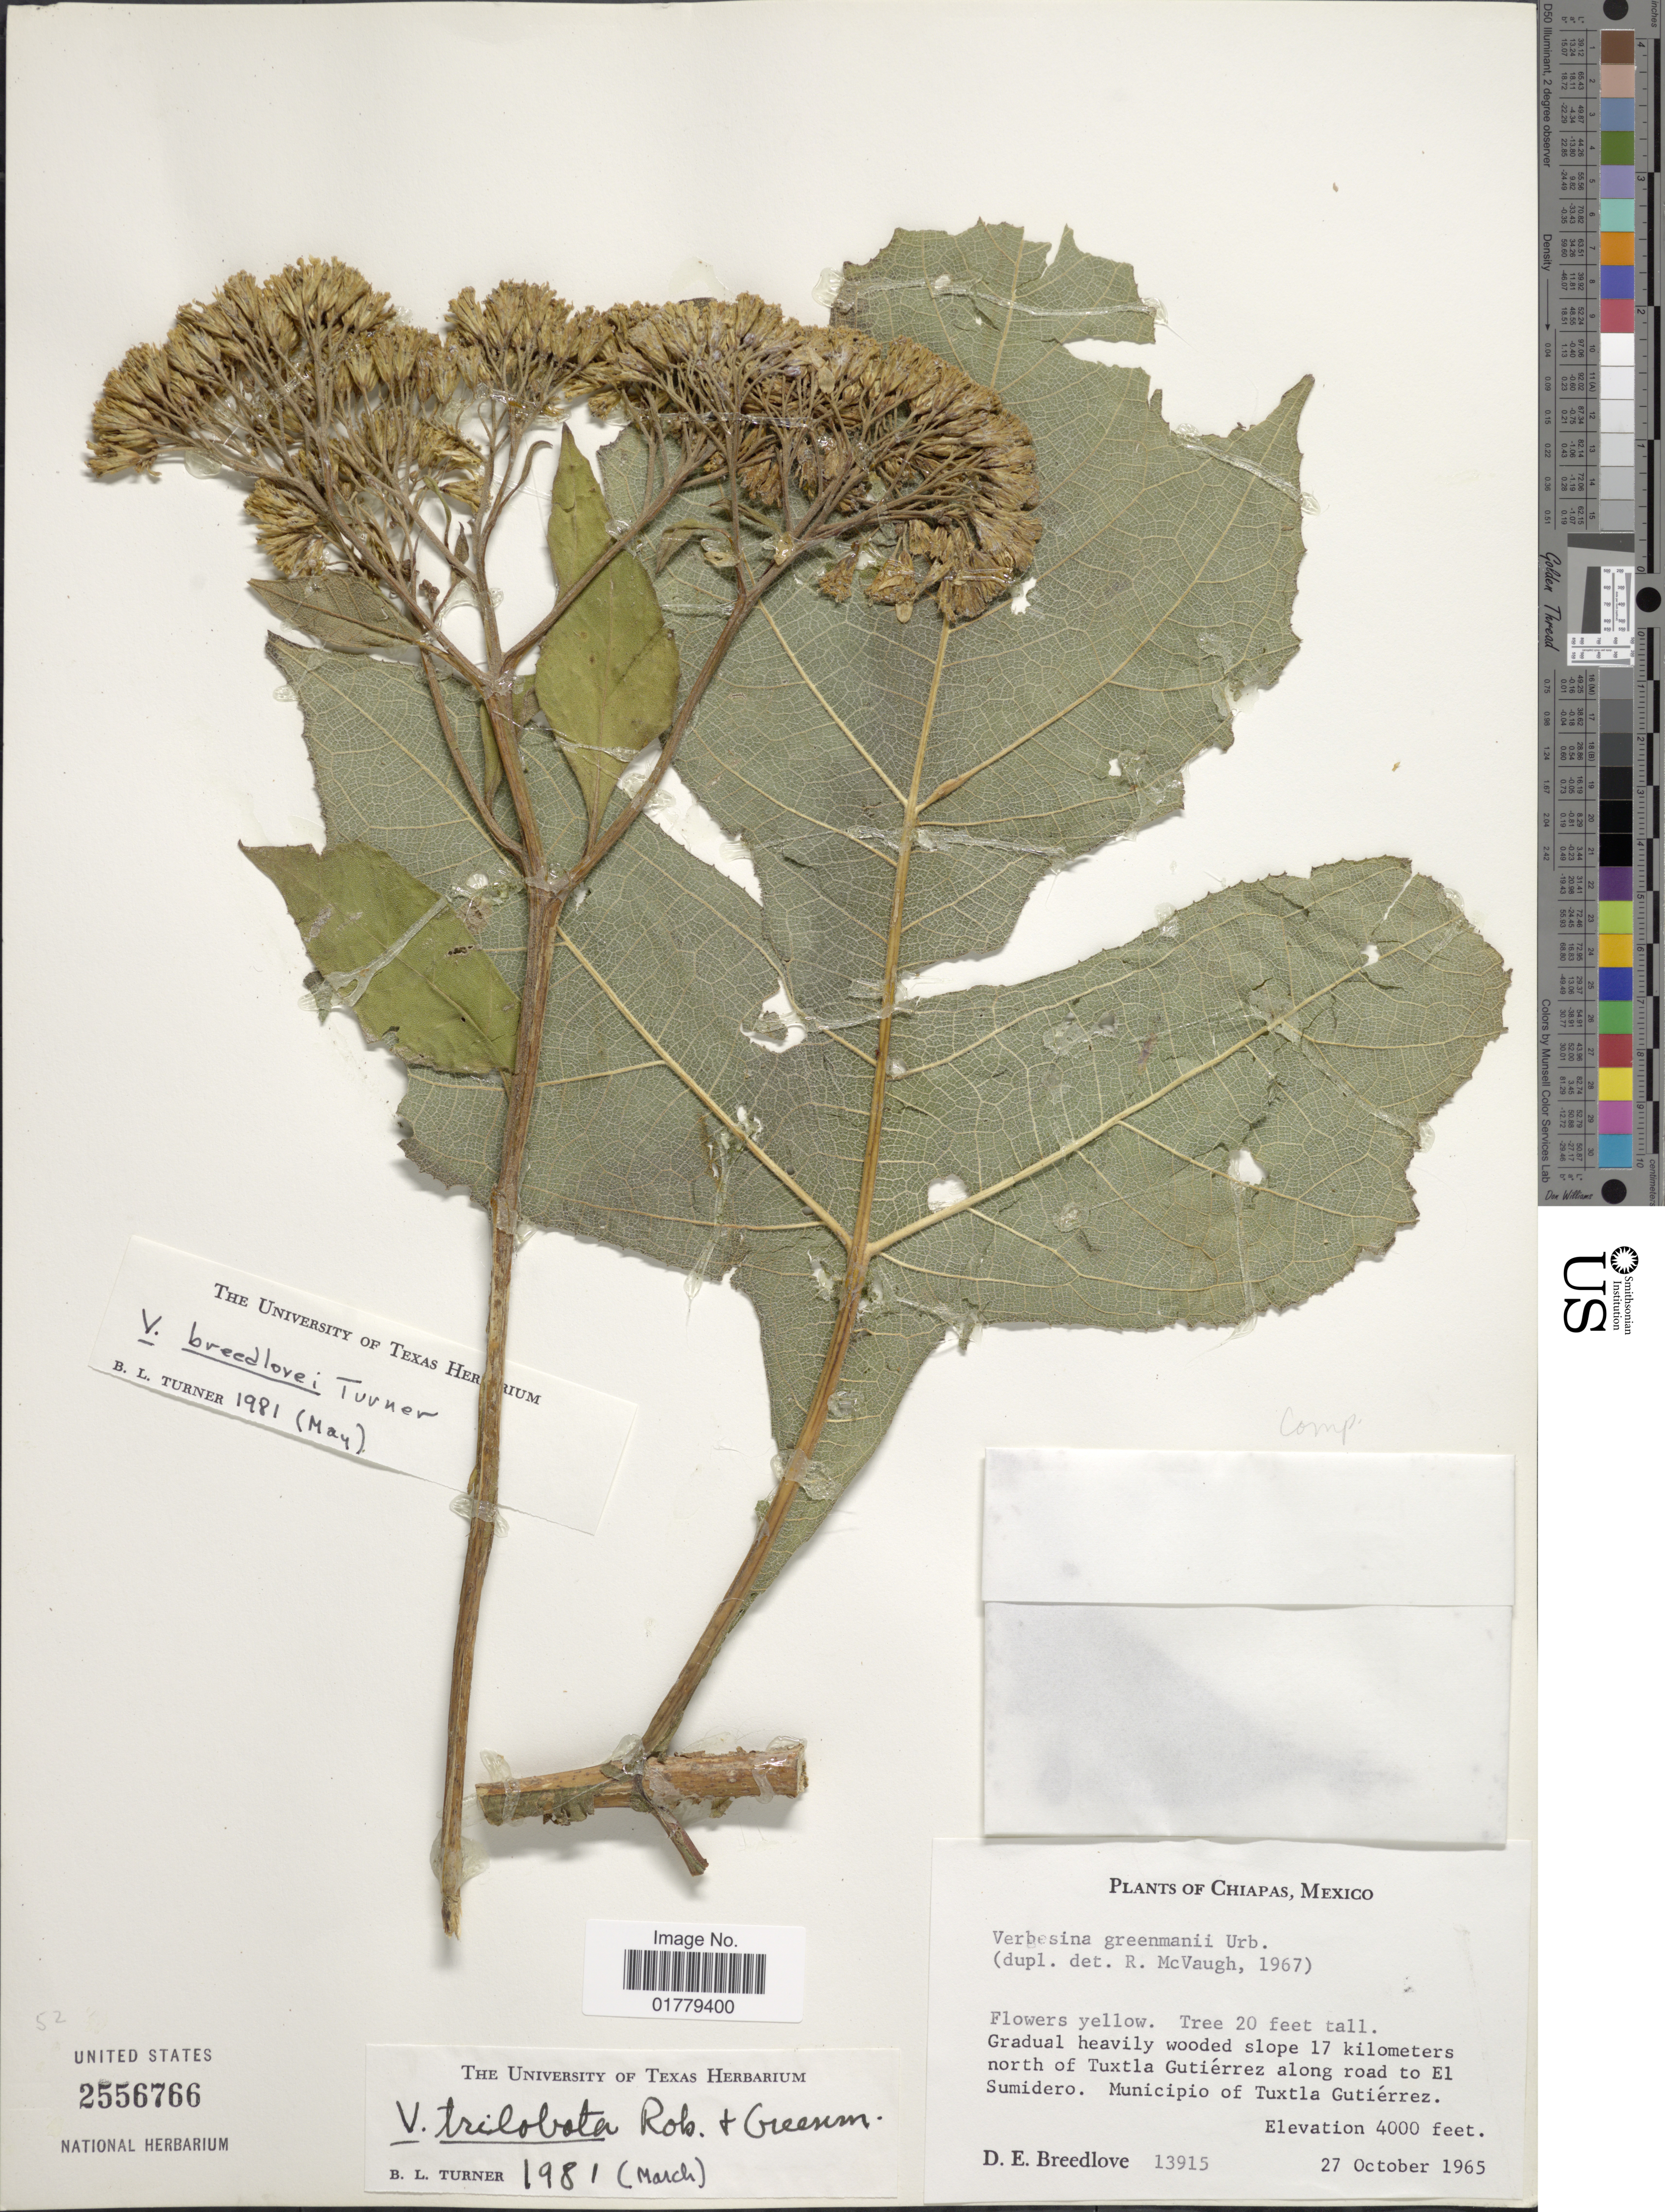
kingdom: Plantae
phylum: Tracheophyta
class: Magnoliopsida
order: Asterales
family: Asteraceae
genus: Verbesina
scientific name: Verbesina breedlovei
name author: B.L. Turner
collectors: D. E. Breedlove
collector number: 13915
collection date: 1965-10-27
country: Mexico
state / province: Chiapas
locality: Gradual heavily wooded slope 17 kilometers north of Tuxtla Gutiérrez along road to El Sumidero. Municipio of Tuxtla Gutiérrez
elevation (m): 1219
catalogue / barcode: US 2556766